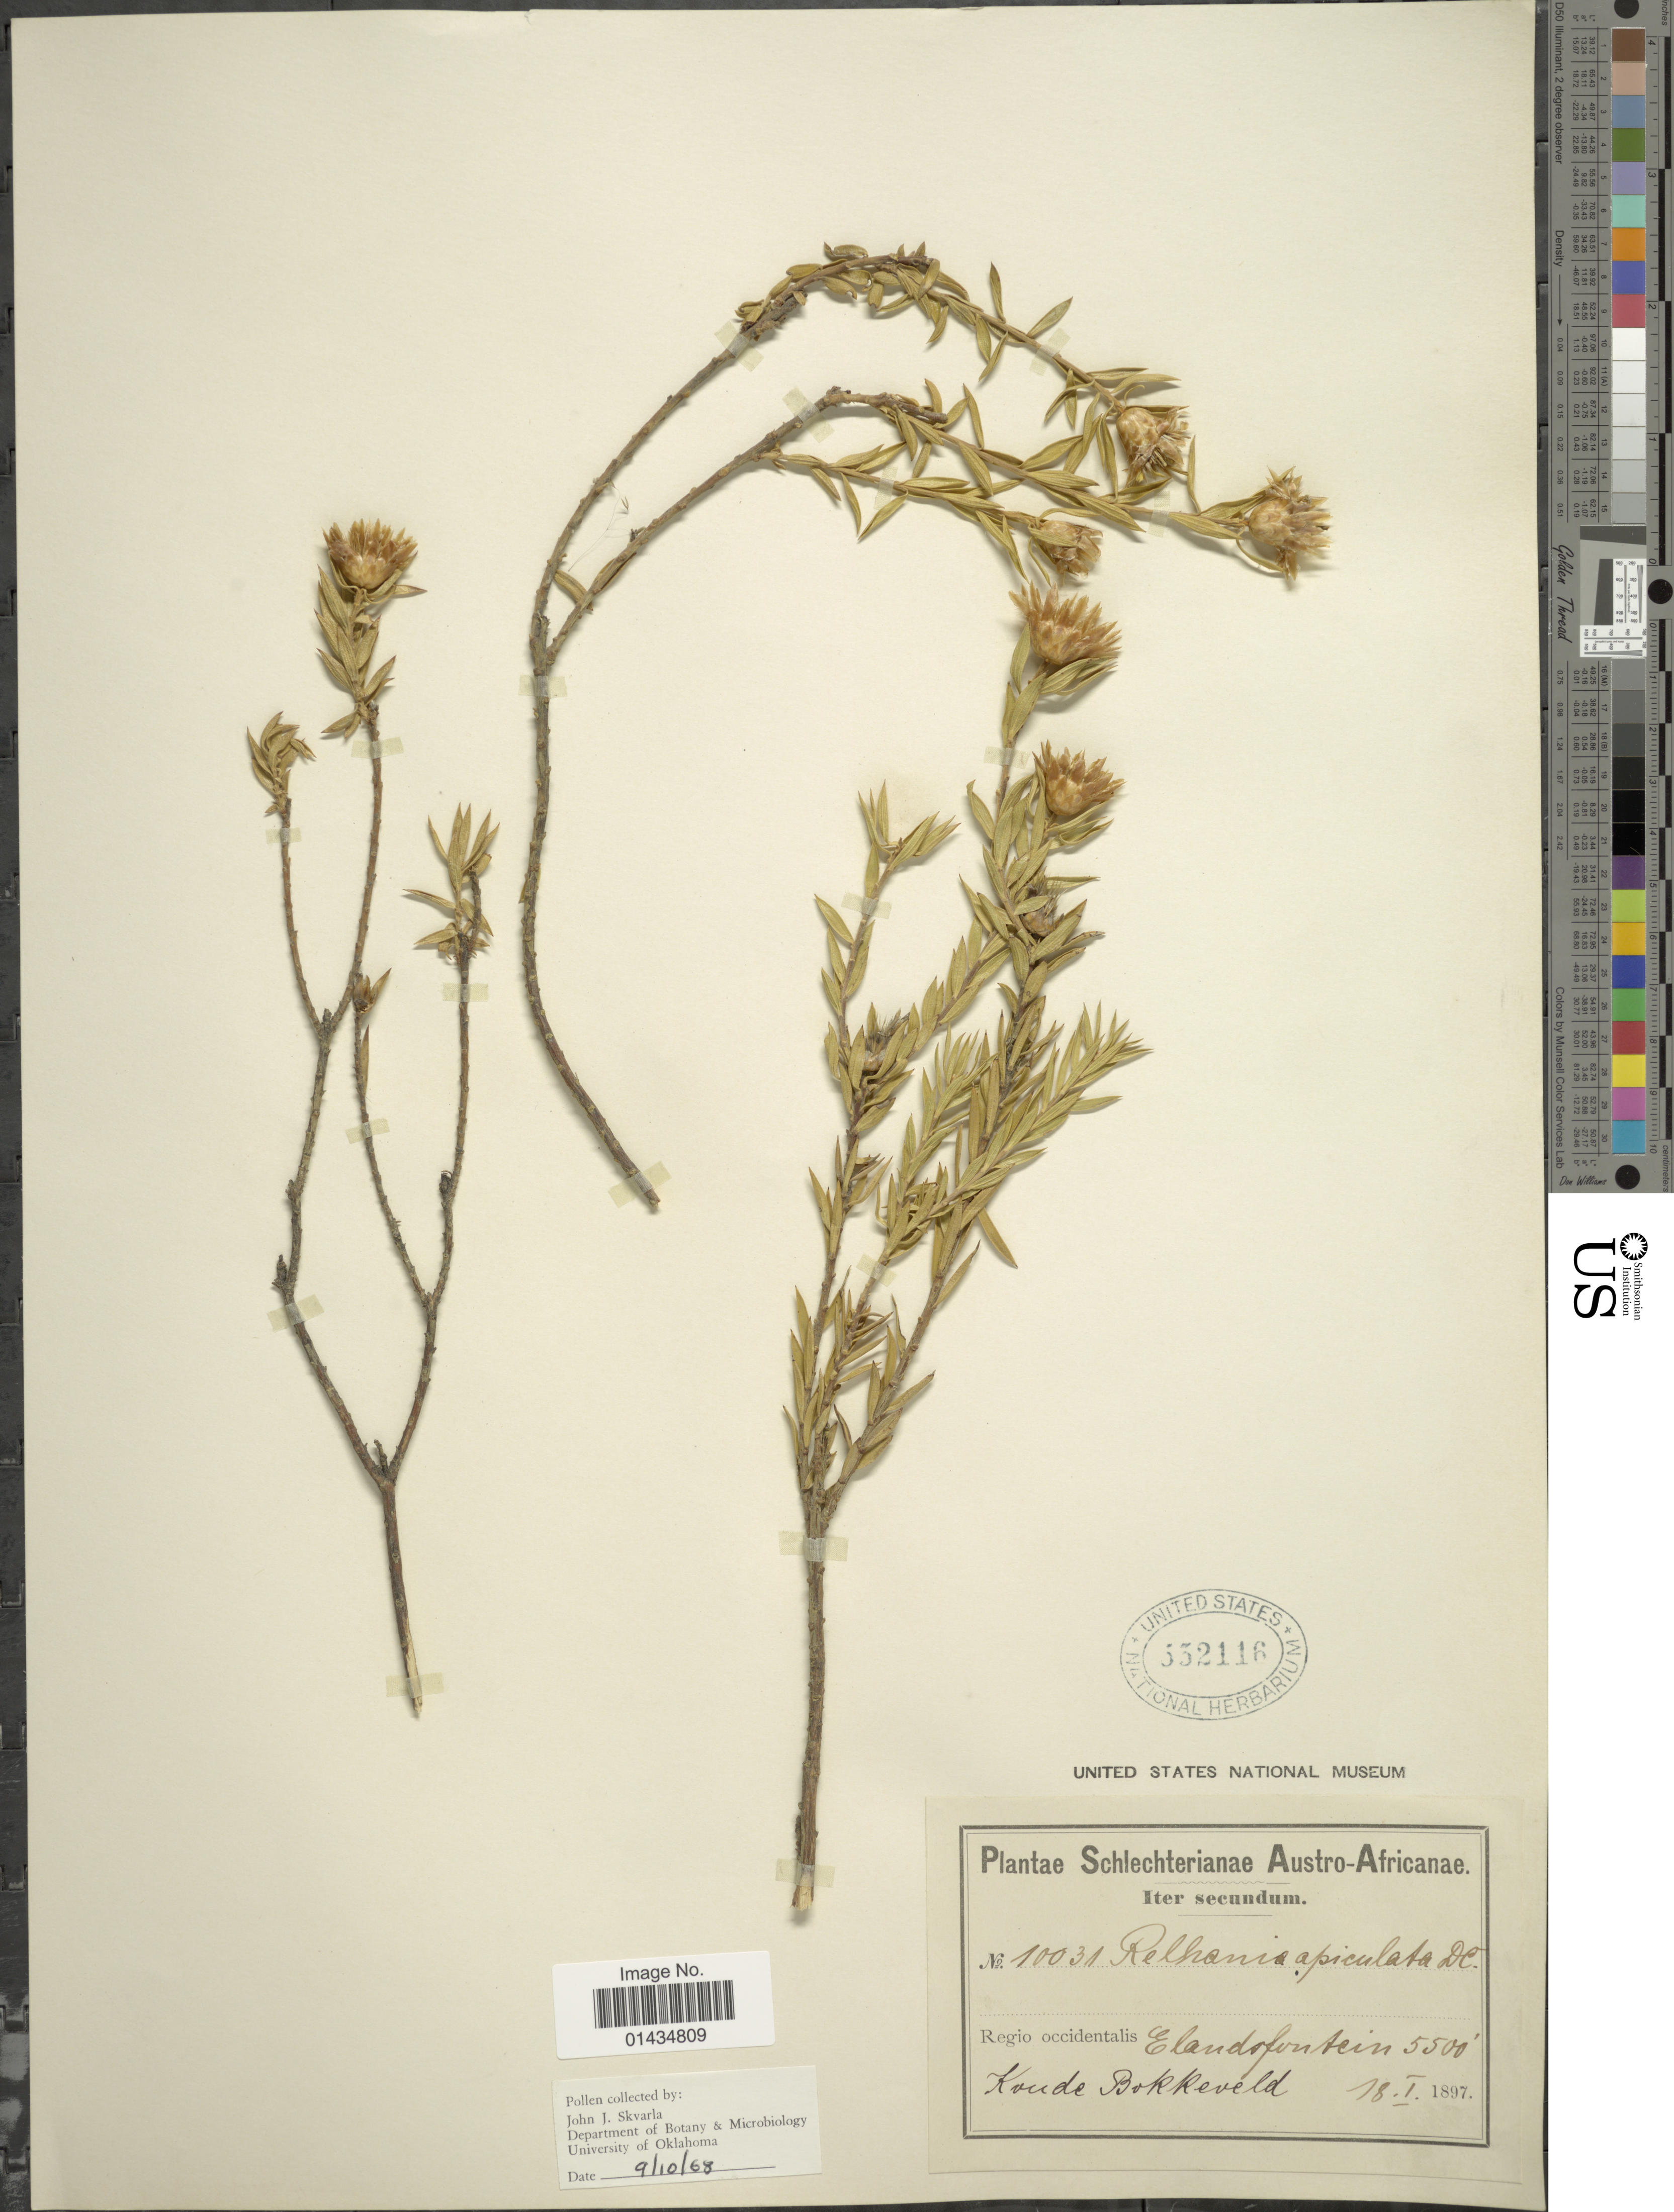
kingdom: Plantae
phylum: Tracheophyta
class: Magnoliopsida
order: Asterales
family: Asteraceae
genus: Relhania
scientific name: Relhania calycina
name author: (L. f.) L'Hér.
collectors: Schlechter, --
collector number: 10031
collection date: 1897-01-18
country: South Africa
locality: Austro-Africanae, regio occidentalis, Elandfontein, Koude Bokkeveld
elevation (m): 1676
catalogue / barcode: US 332116